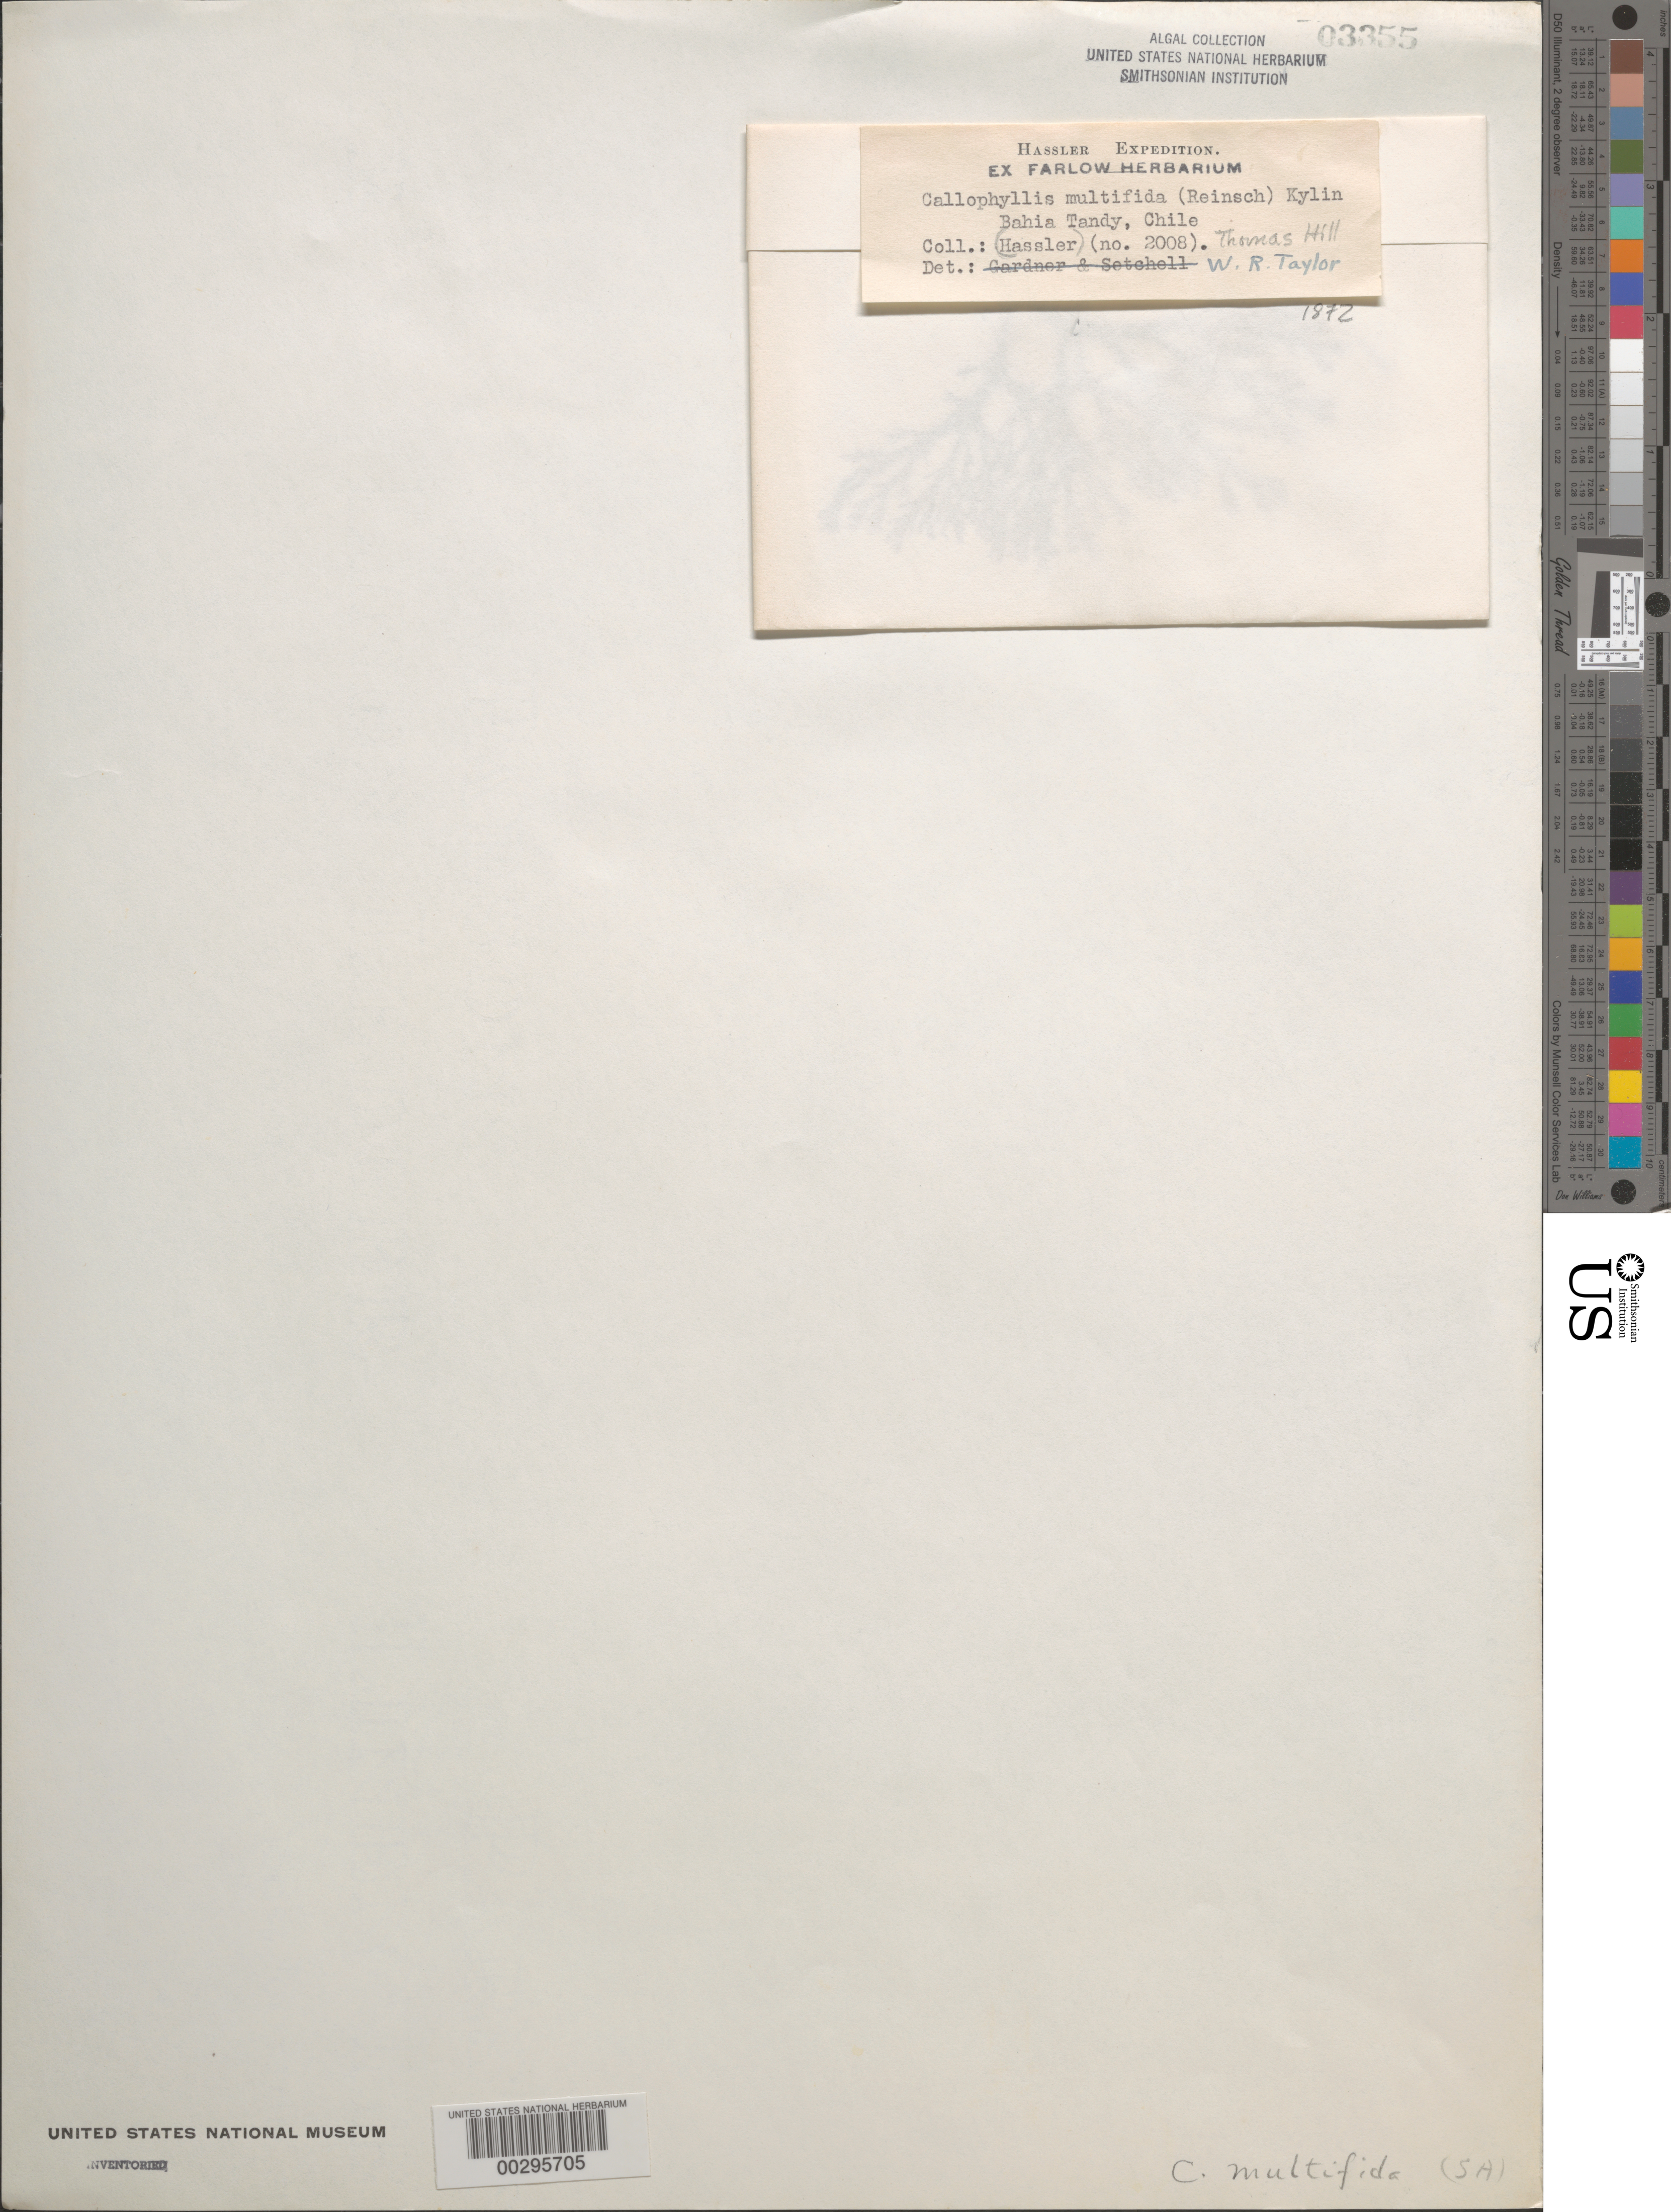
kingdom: Plantae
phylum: Rhodophyta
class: Florideophyceae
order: Gigartinales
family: Kallymeniaceae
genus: Callophyllis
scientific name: Callophyllis variegata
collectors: T. Hill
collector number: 2008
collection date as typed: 1872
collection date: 1872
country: Chile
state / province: Magallanes y de la Antártica Chilena (XII)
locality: Bahia tandy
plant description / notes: Hassler Expedition, 1871-1872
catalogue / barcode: US 3355